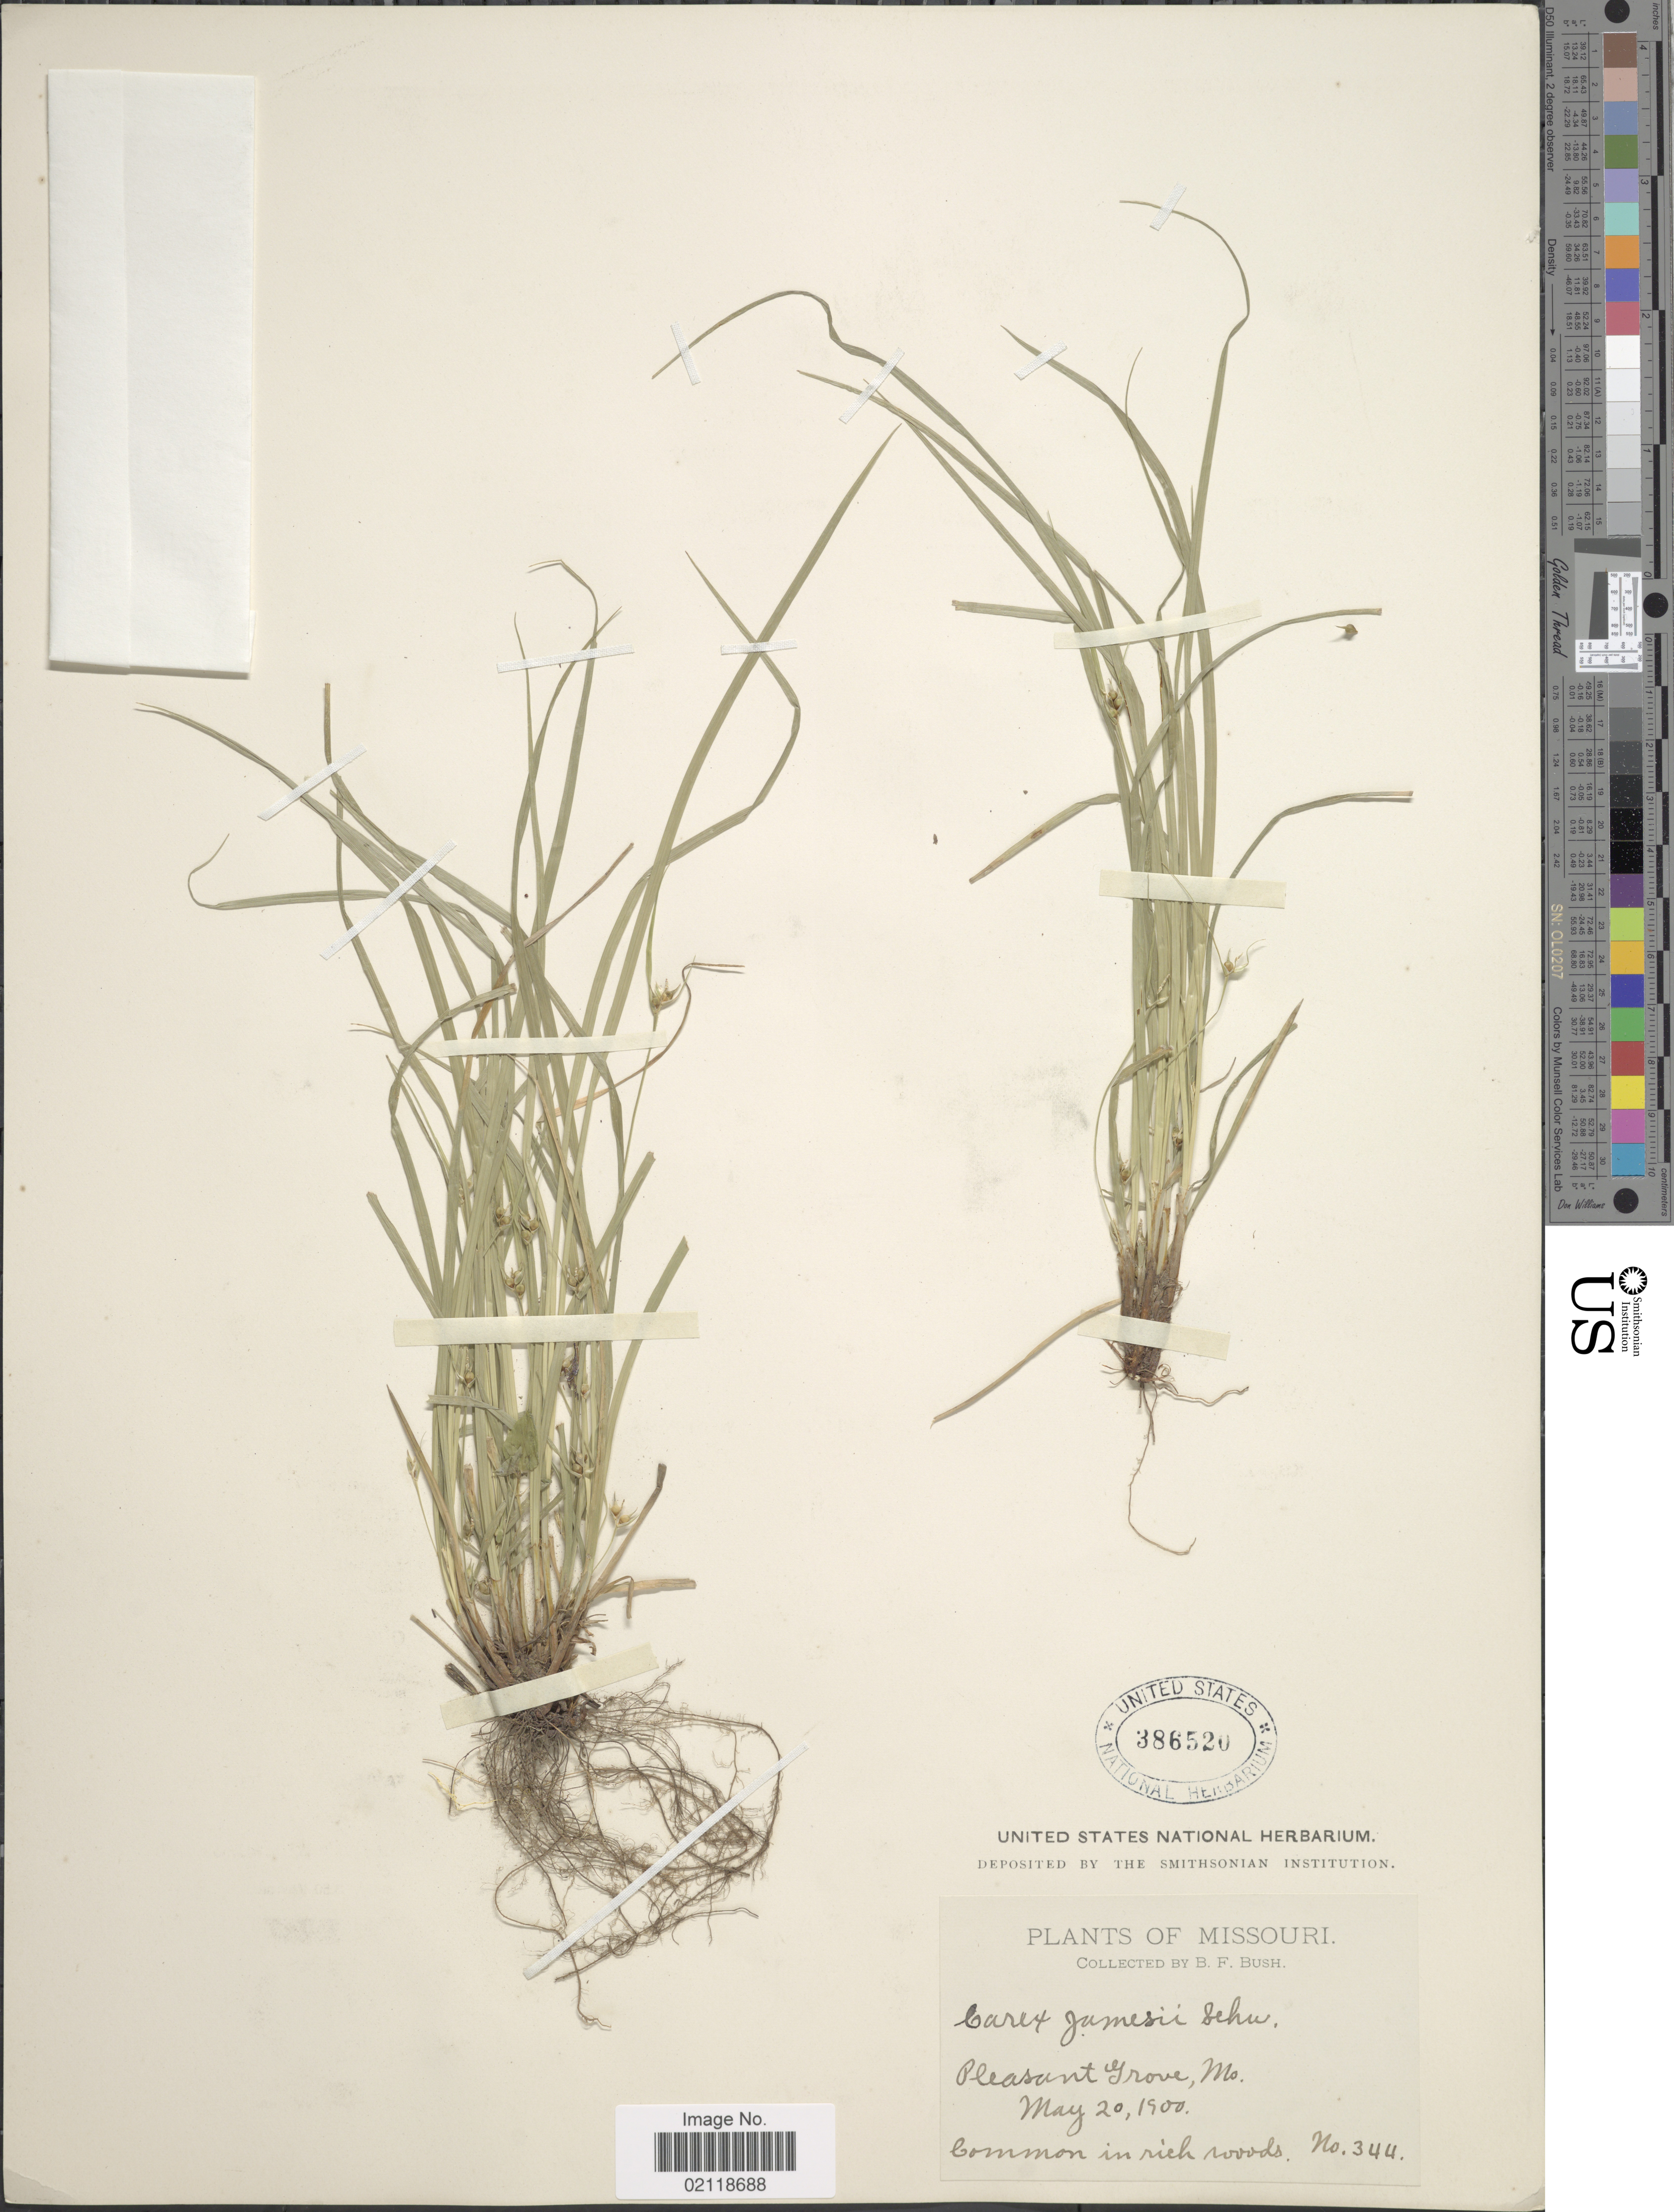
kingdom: Plantae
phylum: Tracheophyta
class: Liliopsida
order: Poales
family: Cyperaceae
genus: Carex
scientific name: Carex jamesii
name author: Schwein.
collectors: B. F. Bush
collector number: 344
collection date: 1900-05-20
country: United States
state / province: Missouri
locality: Pleasant Grove, common in rich woods.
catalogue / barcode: US 386520